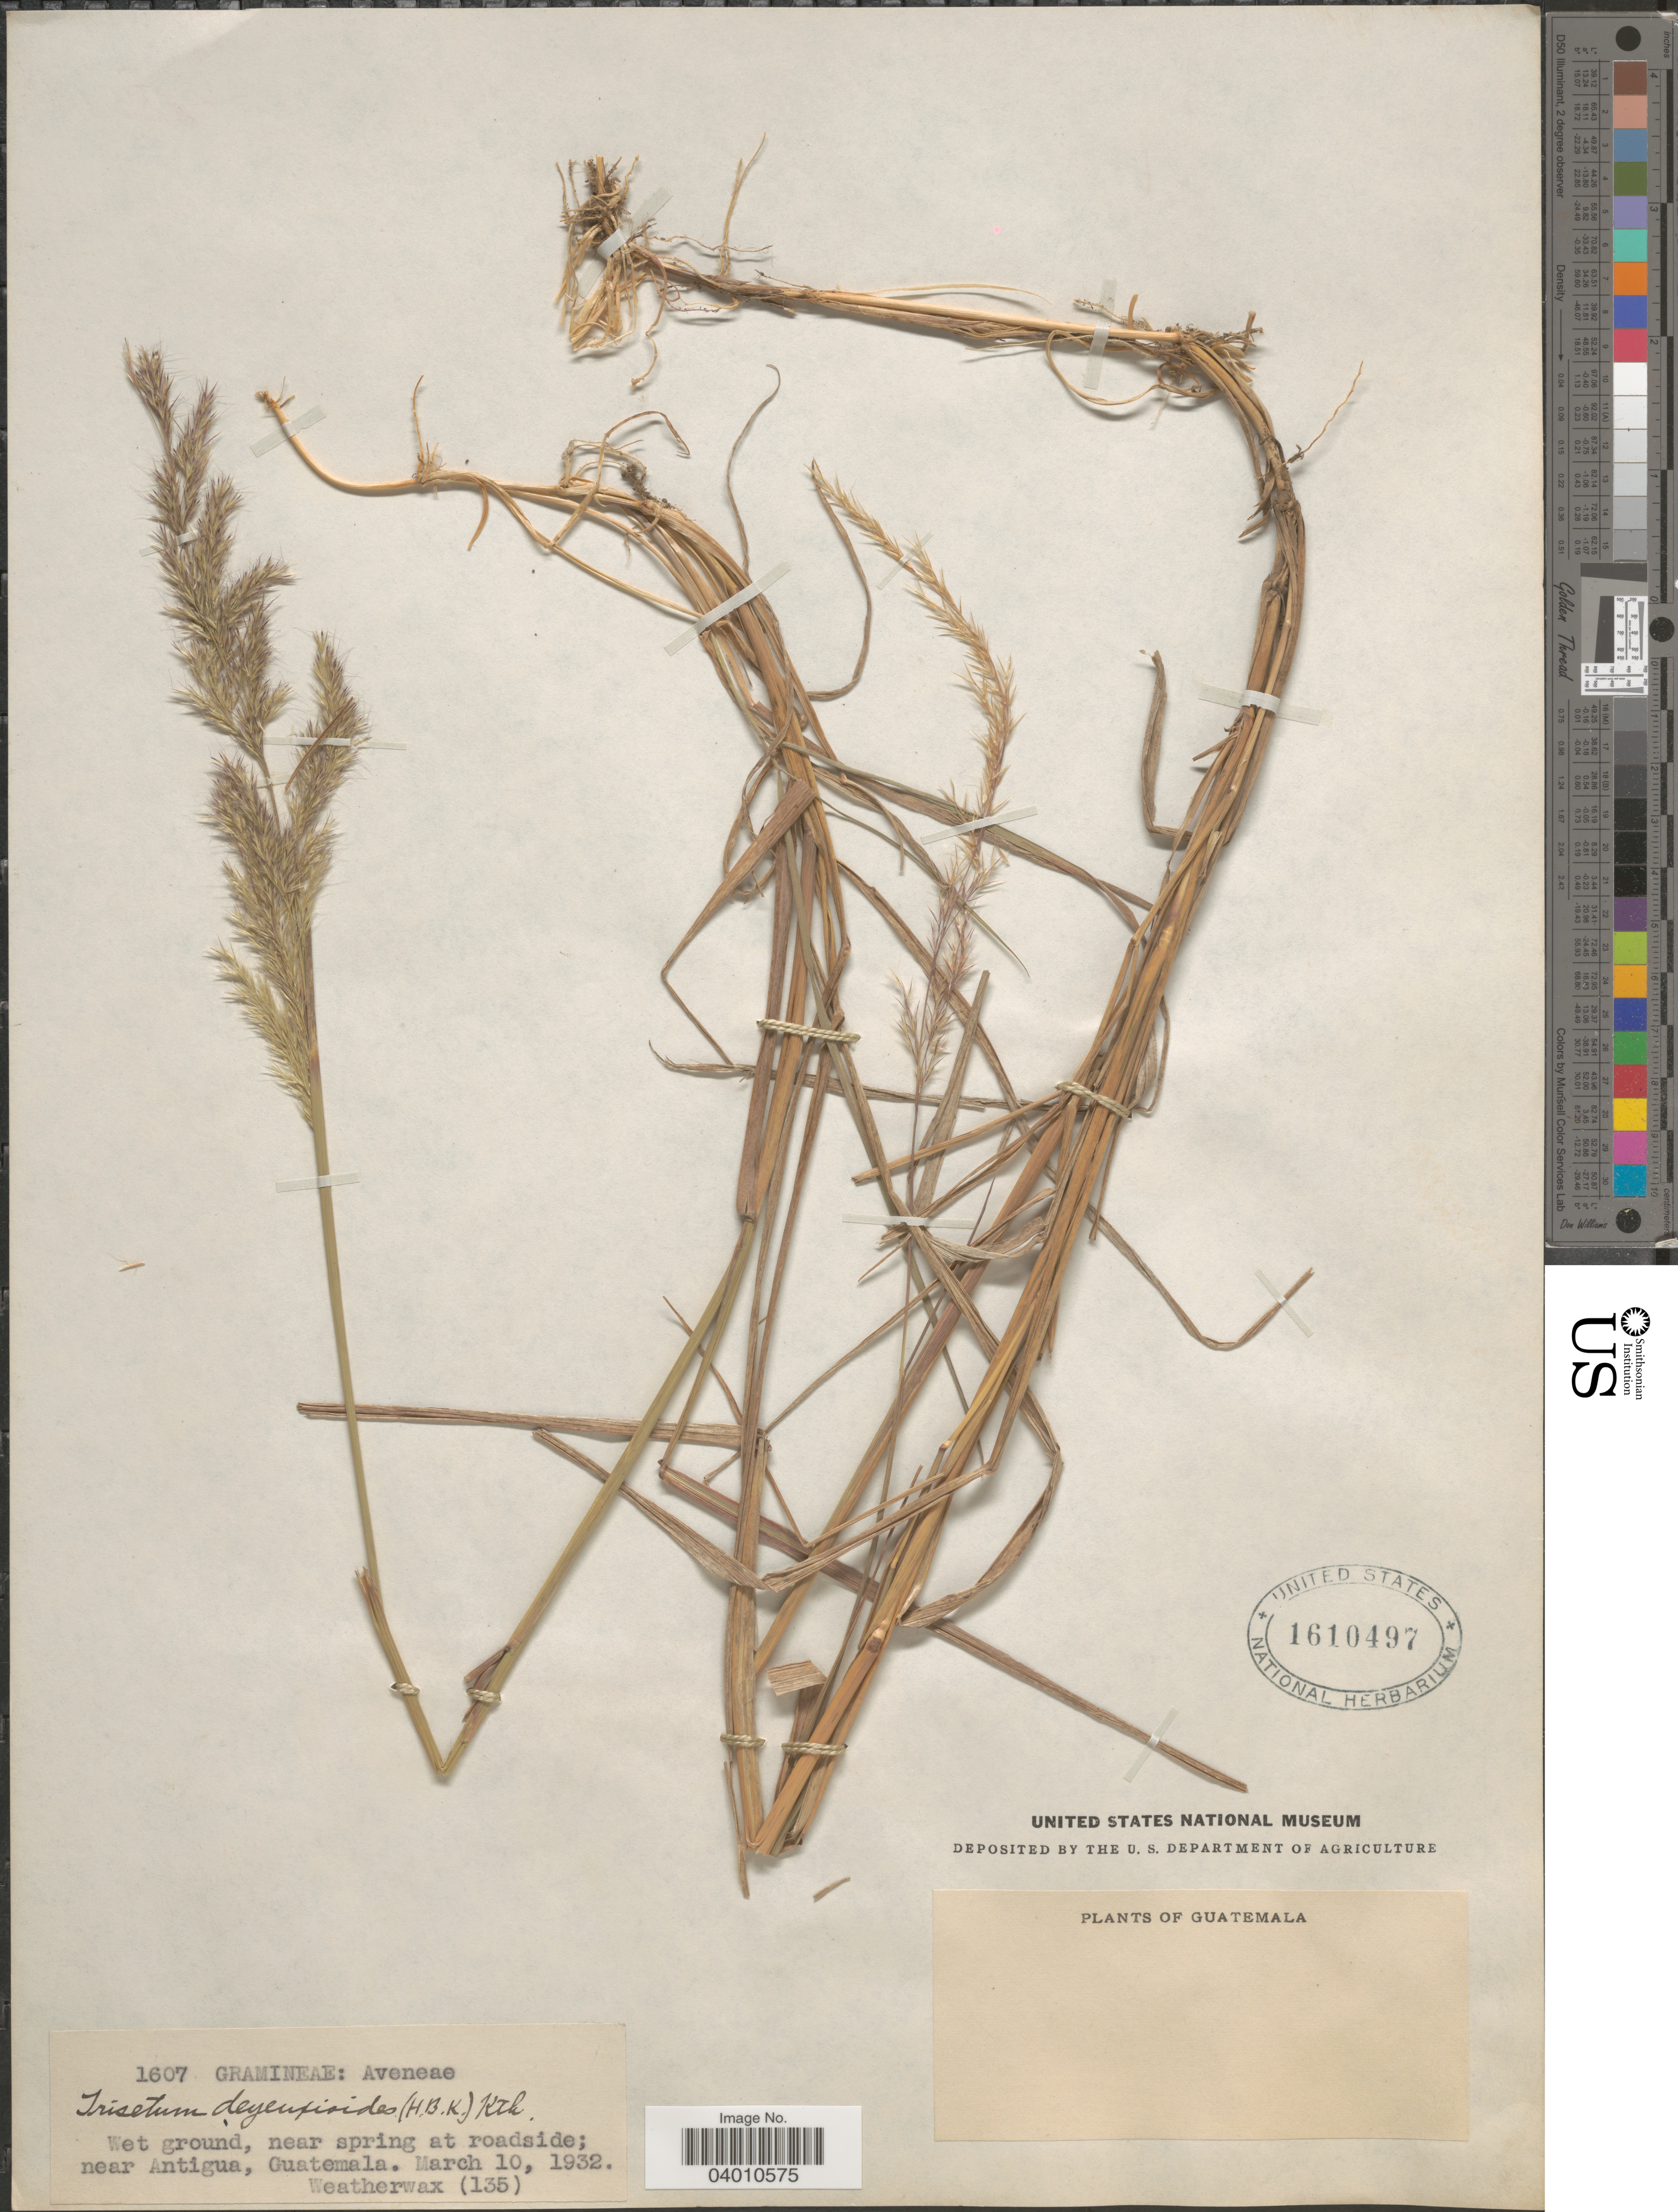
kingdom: Plantae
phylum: Tracheophyta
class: Liliopsida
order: Poales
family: Poaceae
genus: Peyritschia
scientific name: Peyritschia deyeuxioides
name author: (Kunth) Finot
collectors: -. Weatherwax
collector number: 135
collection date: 1932-03-10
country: Guatemala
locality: Near Antigua.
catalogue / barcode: US 1610497